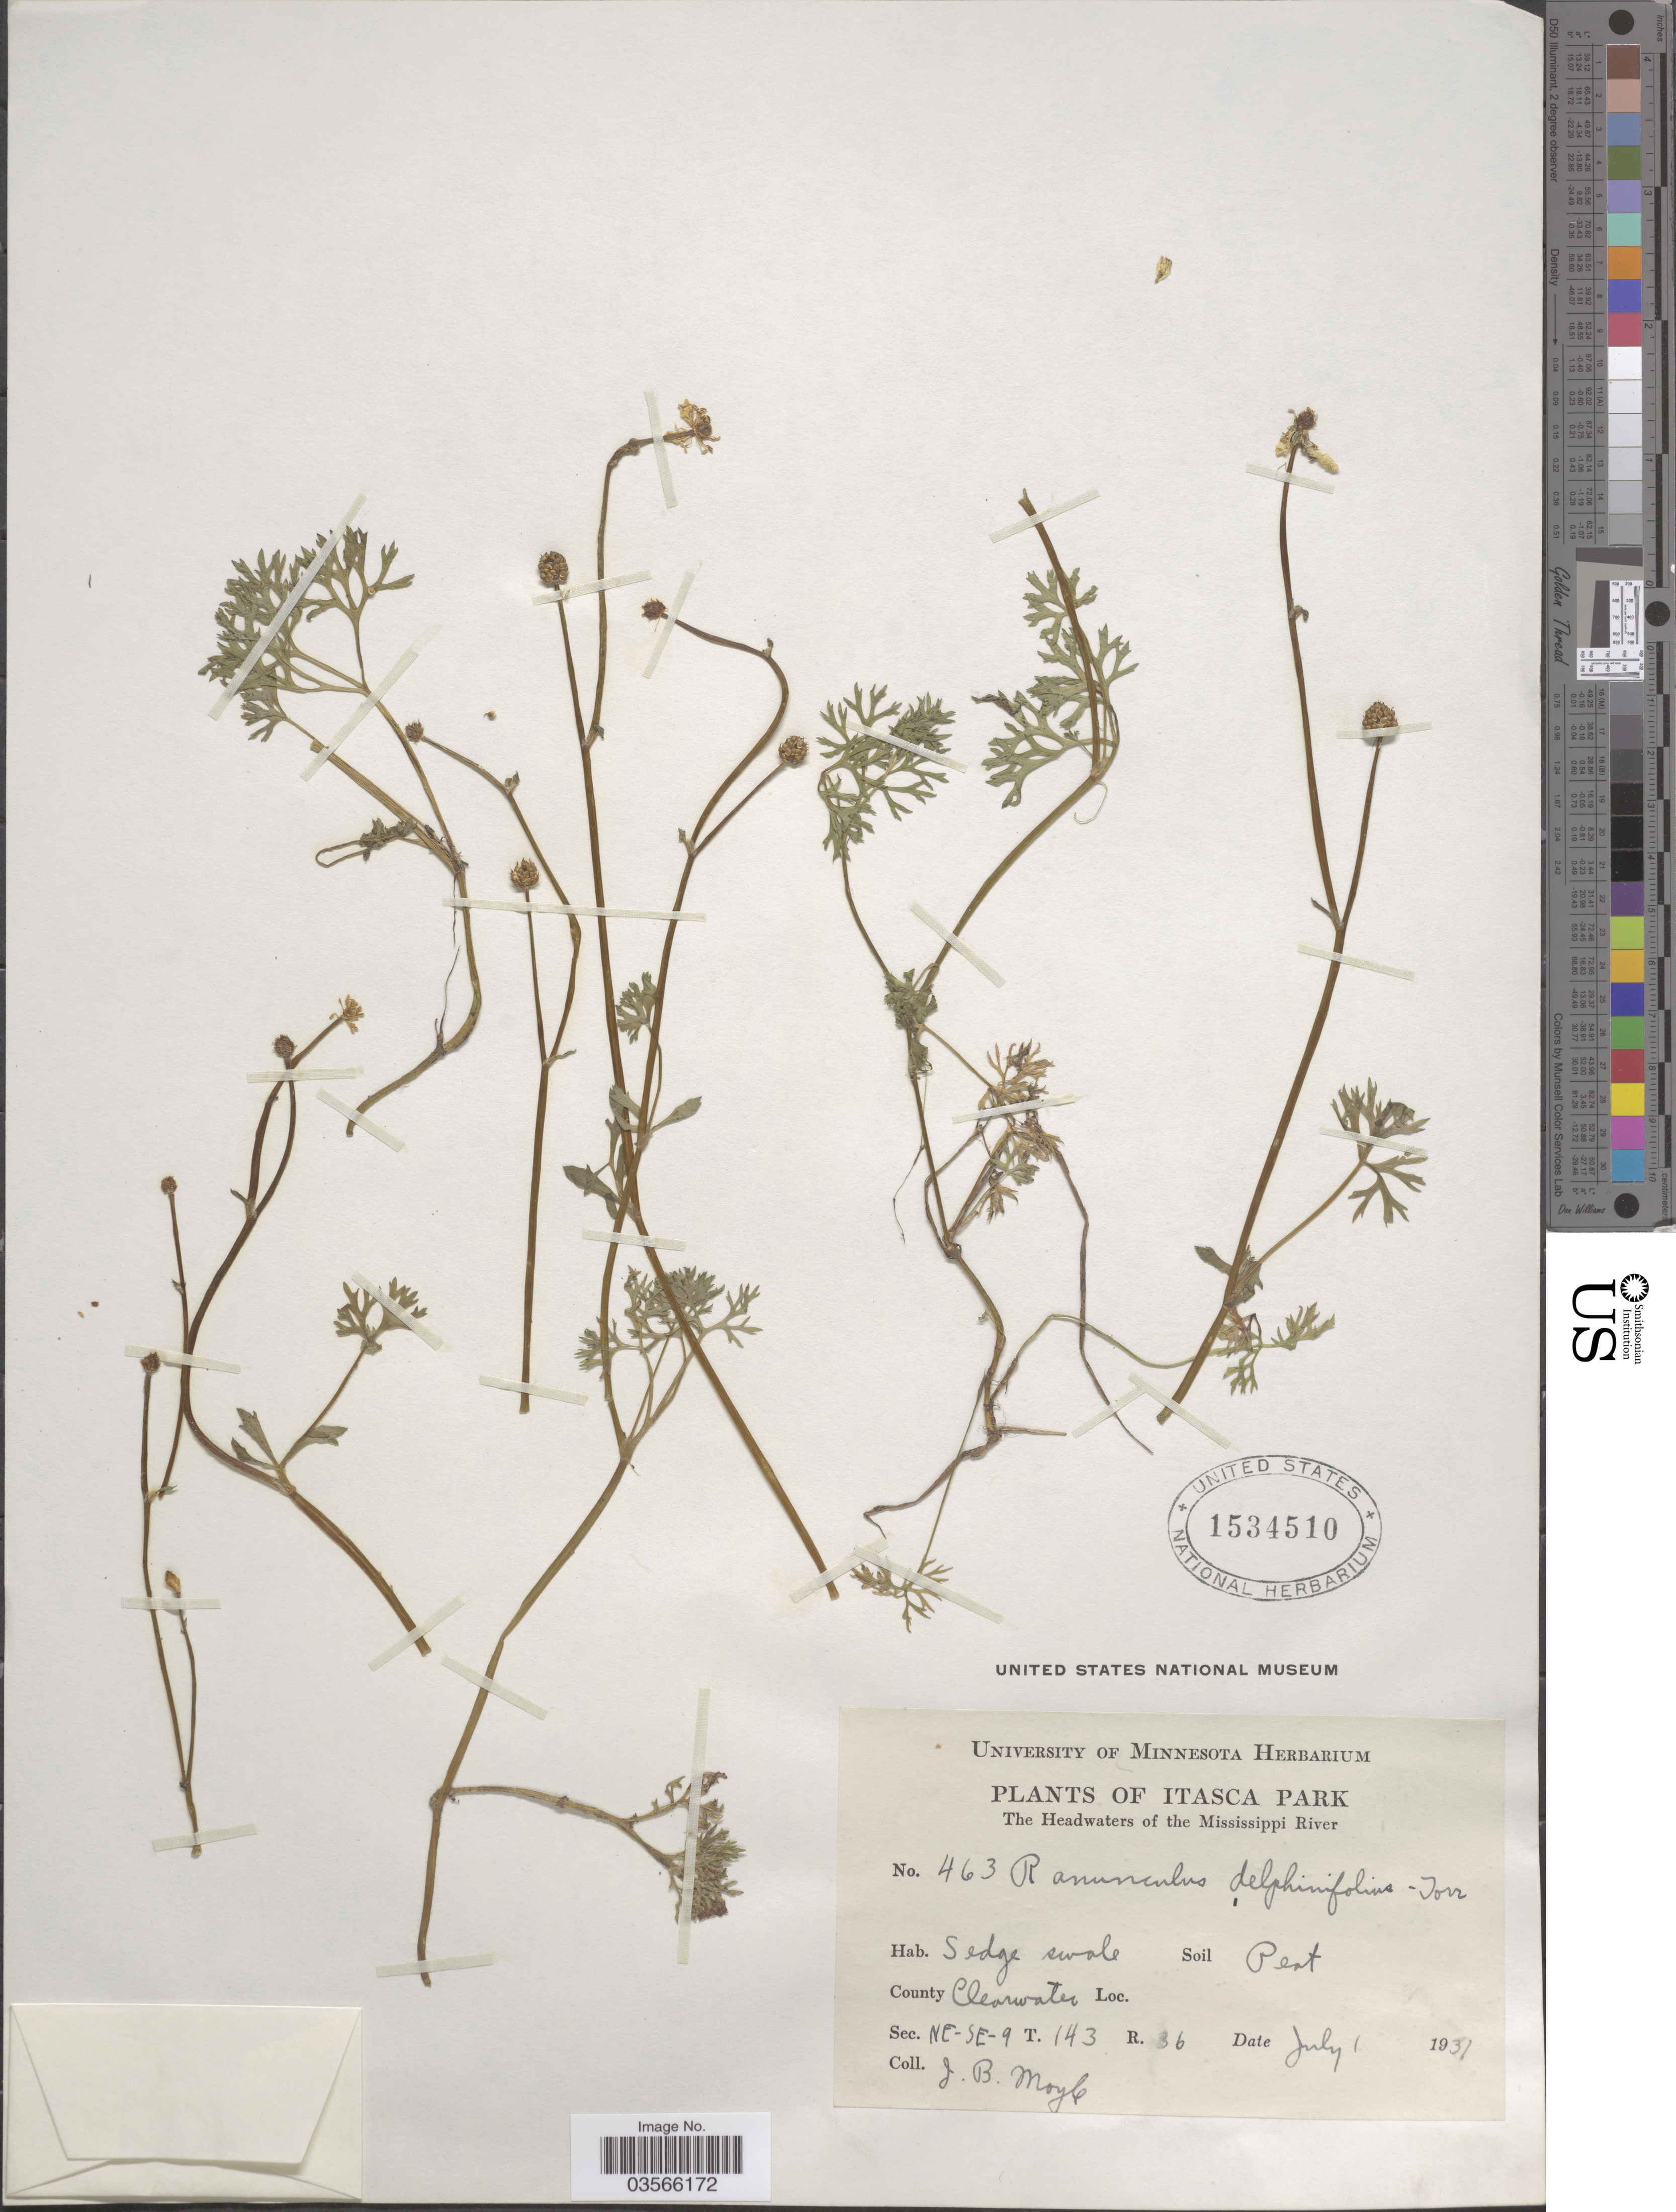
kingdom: Plantae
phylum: Tracheophyta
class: Magnoliopsida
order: Ranunculales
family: Ranunculaceae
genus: Ranunculus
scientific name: Ranunculus flabellaris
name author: Raf.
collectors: J. Moyle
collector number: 463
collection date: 1931-07-01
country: United States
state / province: Minnesota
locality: Itasca Park. The Headwaters of the Mississippi River. County Clearwater. Sec. NE-SE-9 T. 143 R. 36.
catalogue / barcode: US 1534510